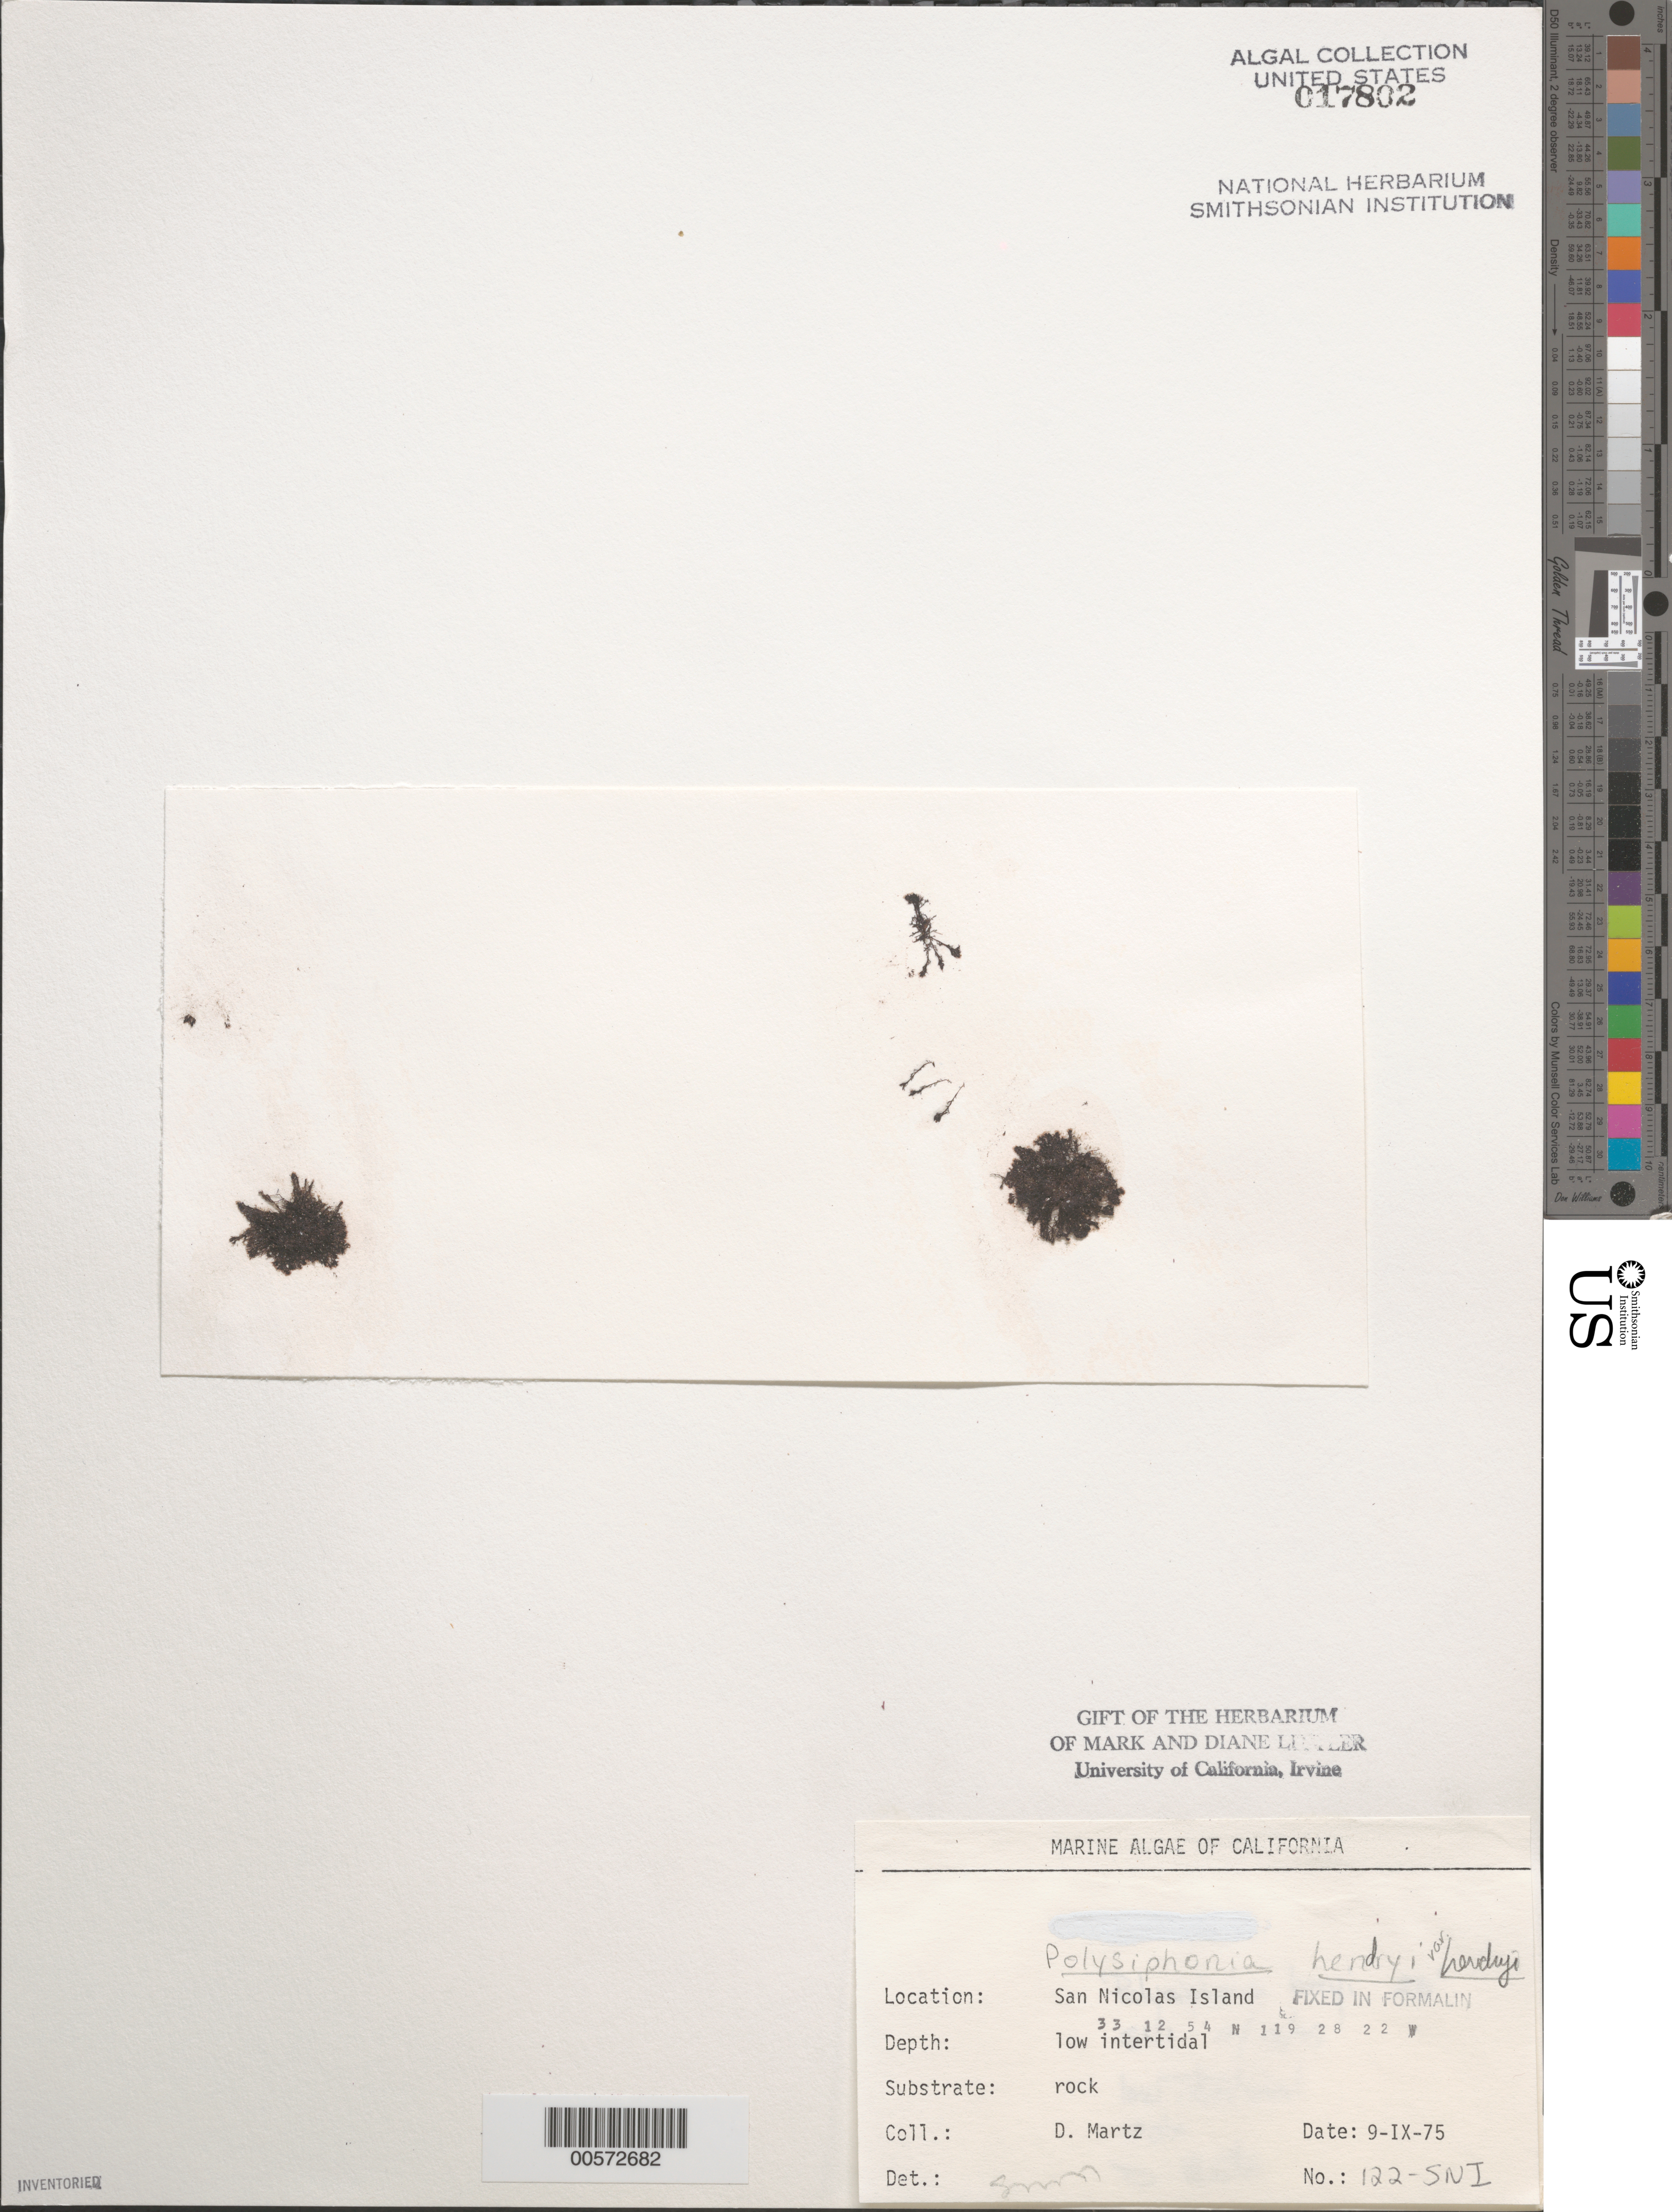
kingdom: Plantae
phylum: Rhodophyta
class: Florideophyceae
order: Ceramiales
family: Rhodomelaceae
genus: Vertebrata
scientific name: Vertebrata hendryi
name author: (N.L. Gardner) Savoie & G.W. Saunders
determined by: Algae name updating Project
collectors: D. Martz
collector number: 122-sni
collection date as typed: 09 Apr 1975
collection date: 1975-04-09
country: United States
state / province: California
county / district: Ventura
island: San Nicolas Island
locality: Dutch Harbor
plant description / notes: BLM-SOCALBIGHT Rocky Intertidal Survey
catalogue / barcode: US 17802